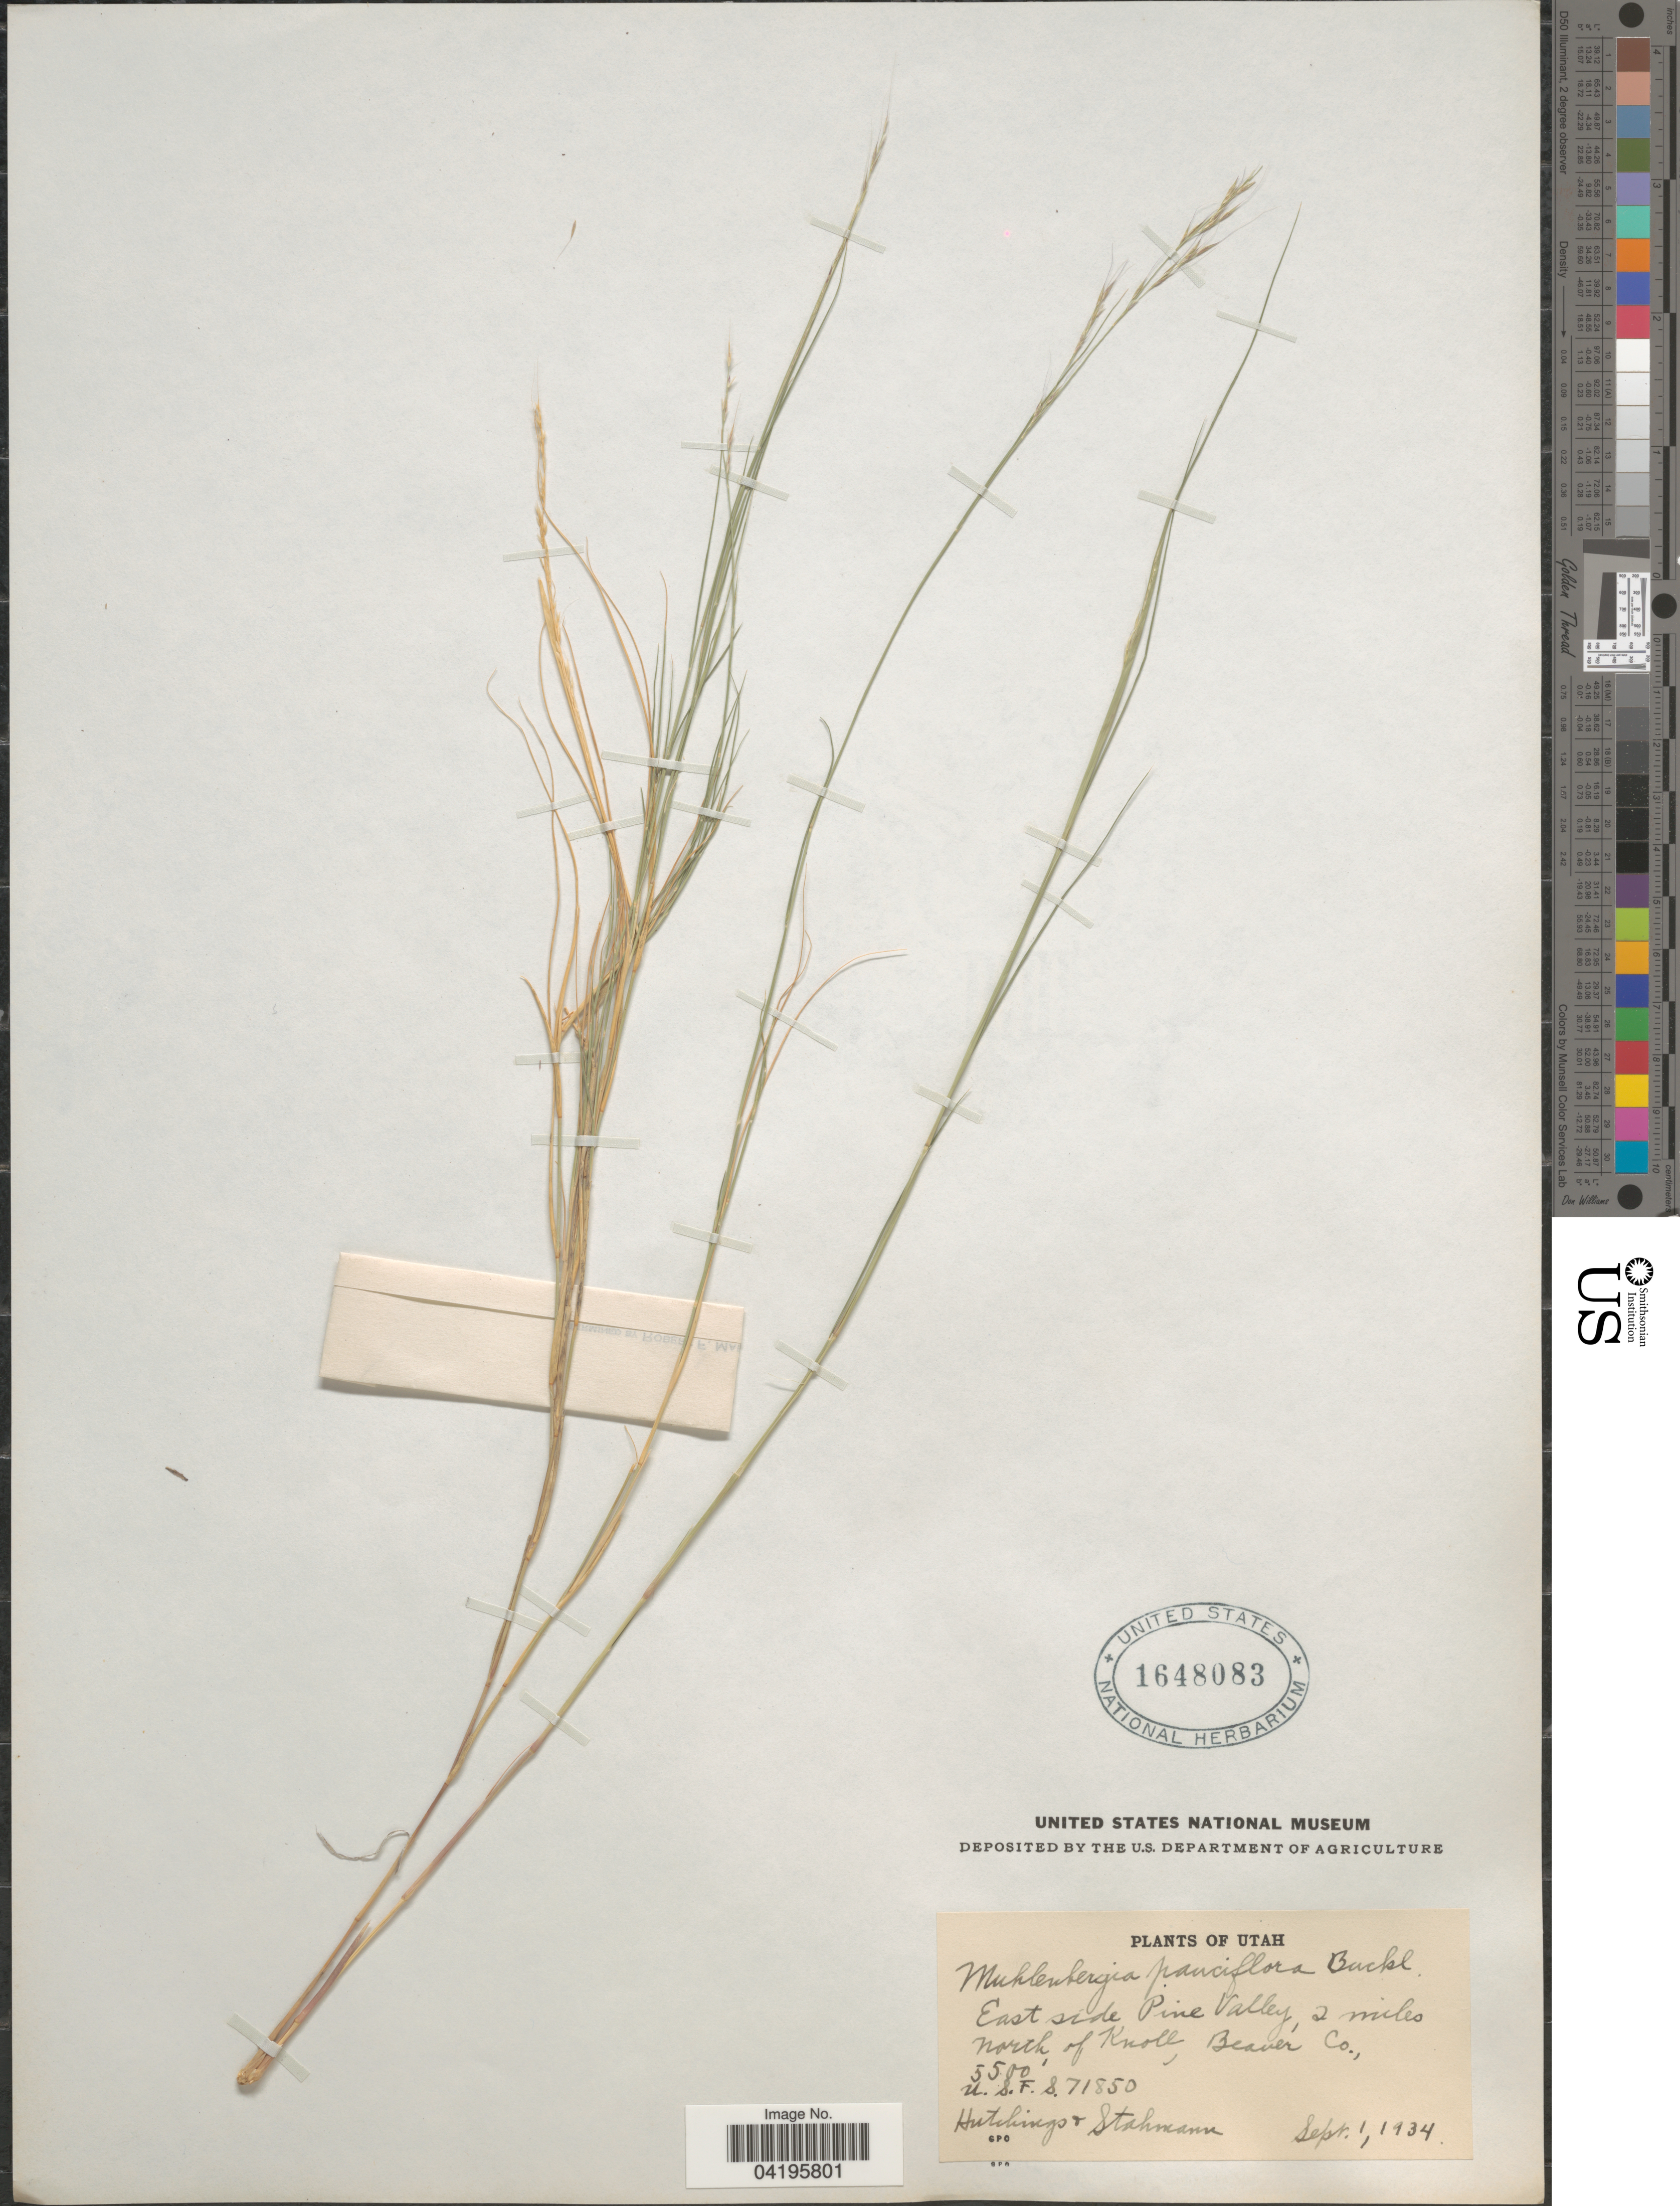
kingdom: Plantae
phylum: Tracheophyta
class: Liliopsida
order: Poales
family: Poaceae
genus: Muhlenbergia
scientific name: Muhlenbergia pauciflora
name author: Buckley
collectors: Hutchings & Stahmann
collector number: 71850?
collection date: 1934-09-01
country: United States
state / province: Utah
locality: East side Pine Valley, 2 miles North of Knoll, Beaver Co.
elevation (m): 1676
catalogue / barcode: US 1648083